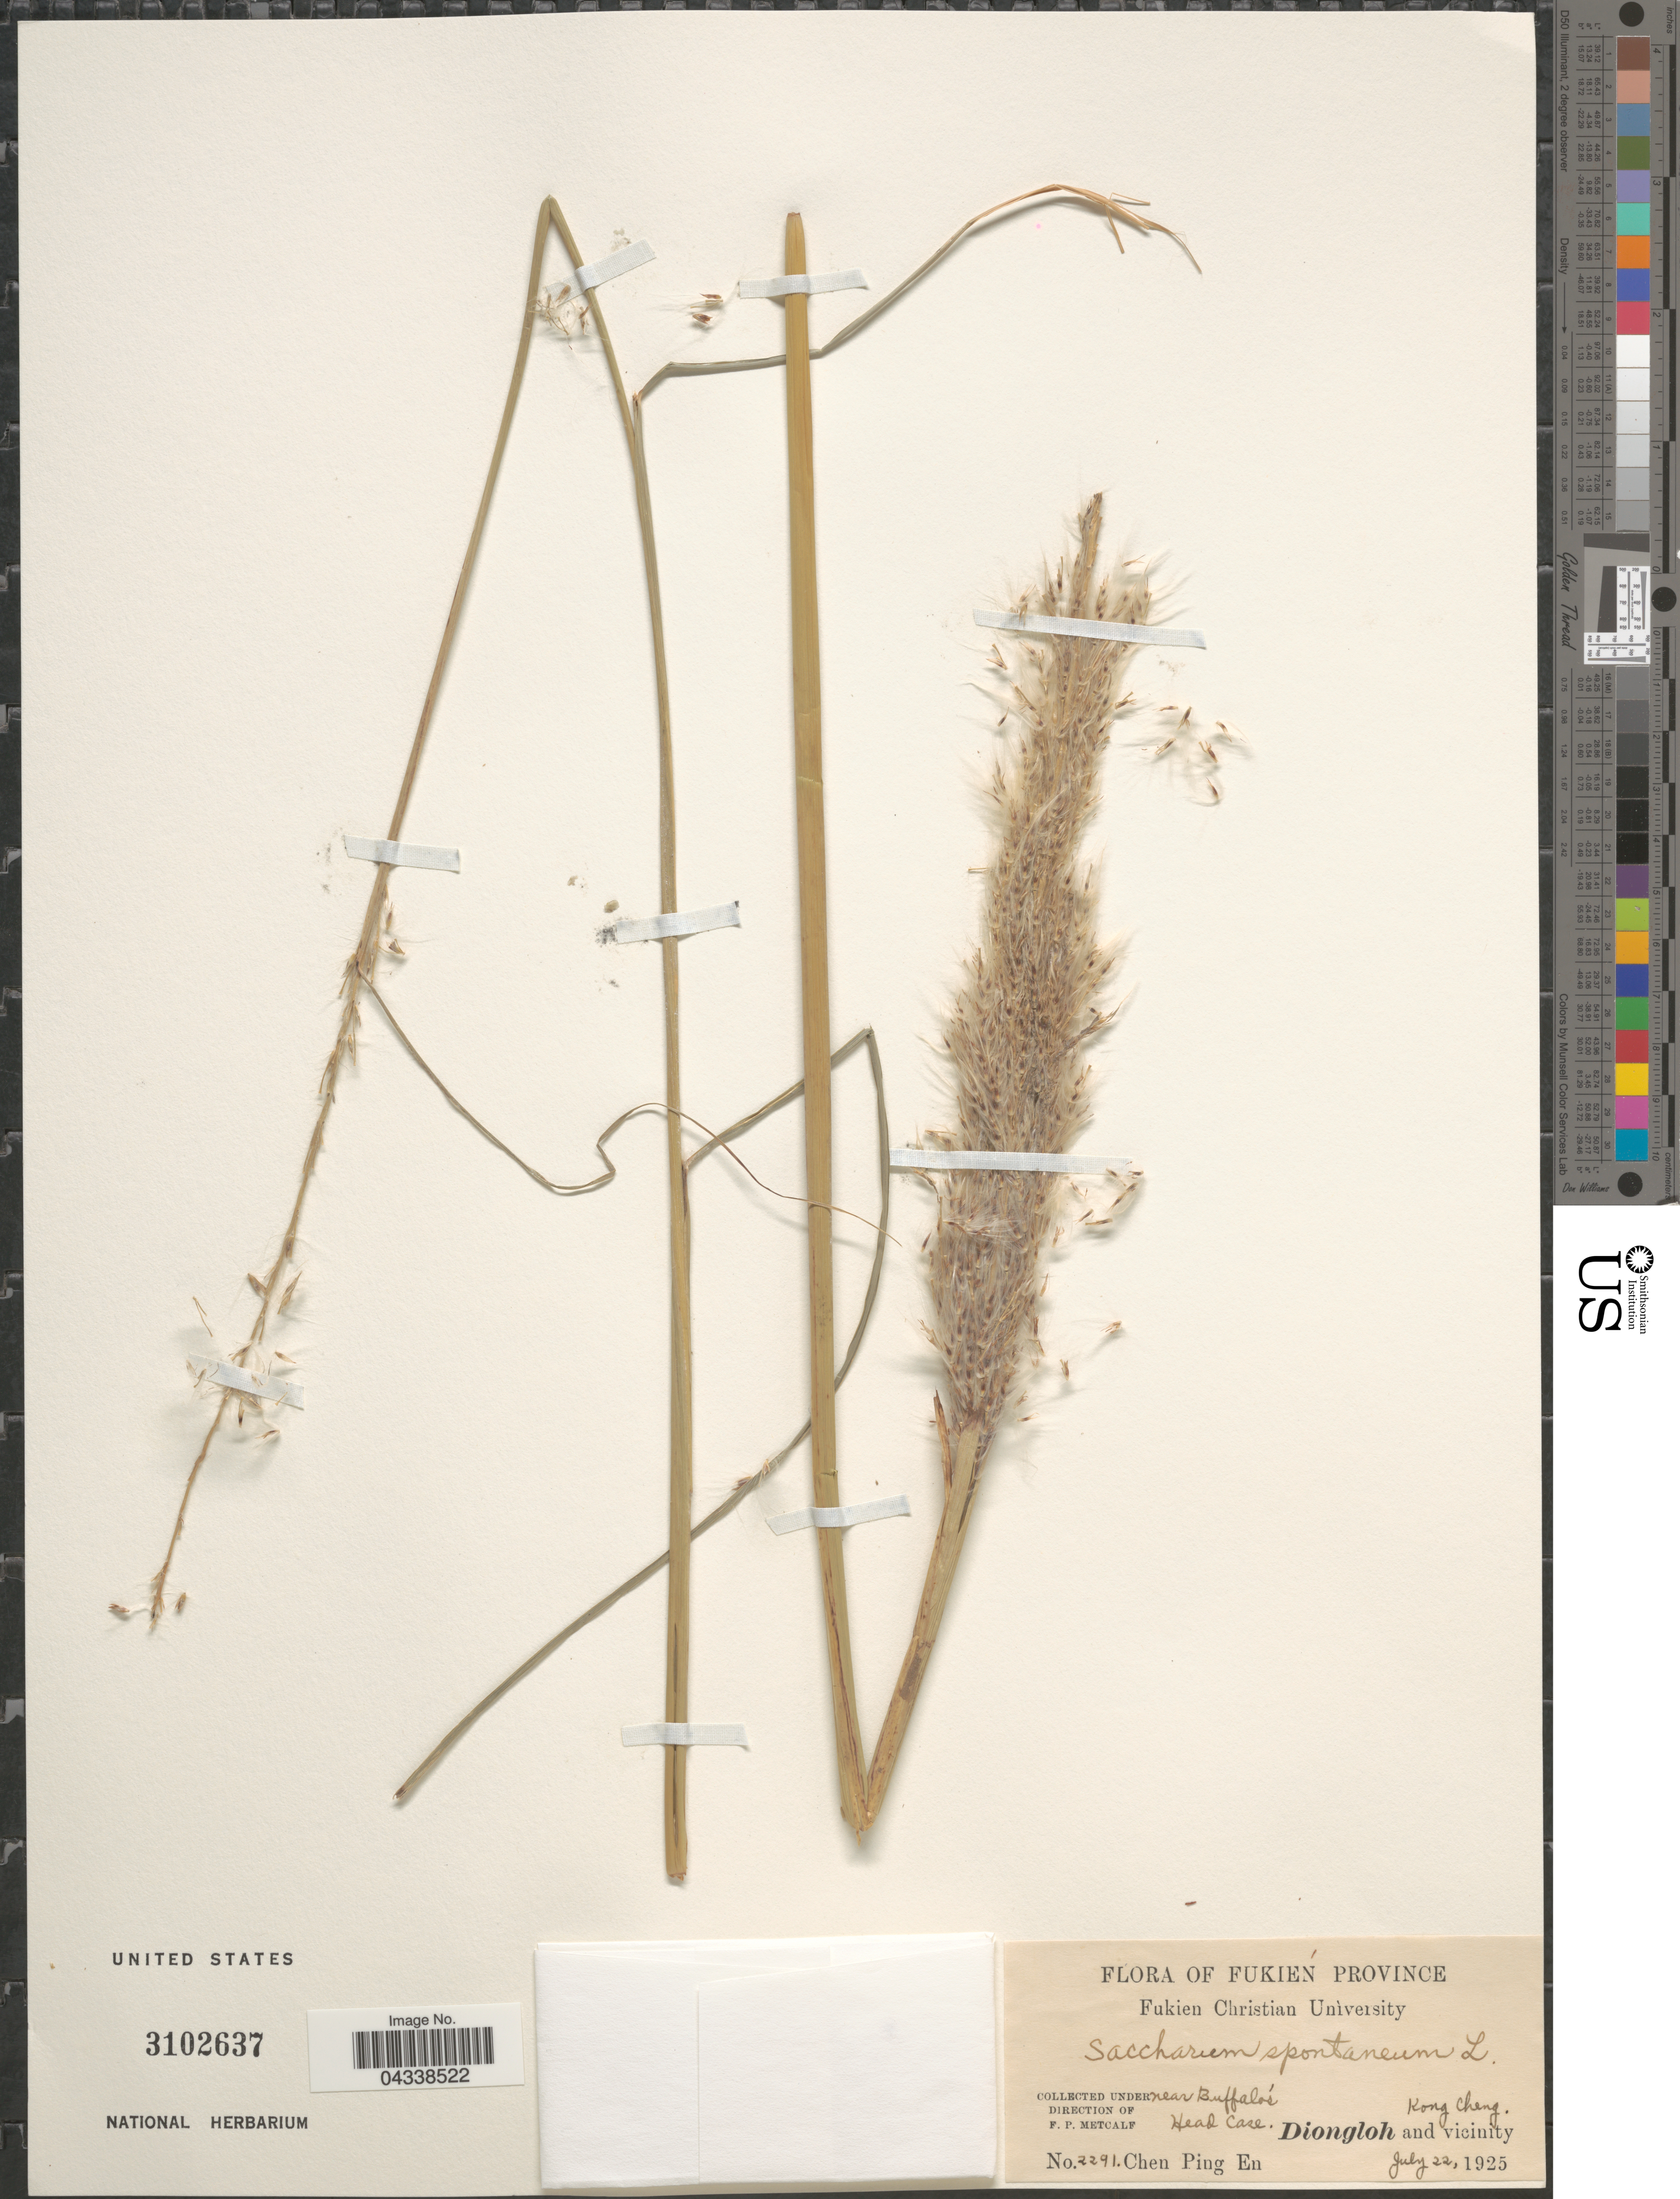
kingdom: Plantae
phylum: Tracheophyta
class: Liliopsida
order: Poales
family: Poaceae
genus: Saccharum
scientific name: Saccharum spontaneum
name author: L.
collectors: C. Ping En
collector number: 2291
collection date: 1925-07-22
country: China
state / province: Fujian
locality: Fukien Province. Near Buffalós Kong Cheng. Diongloh and vicinity.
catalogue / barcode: US 3102637